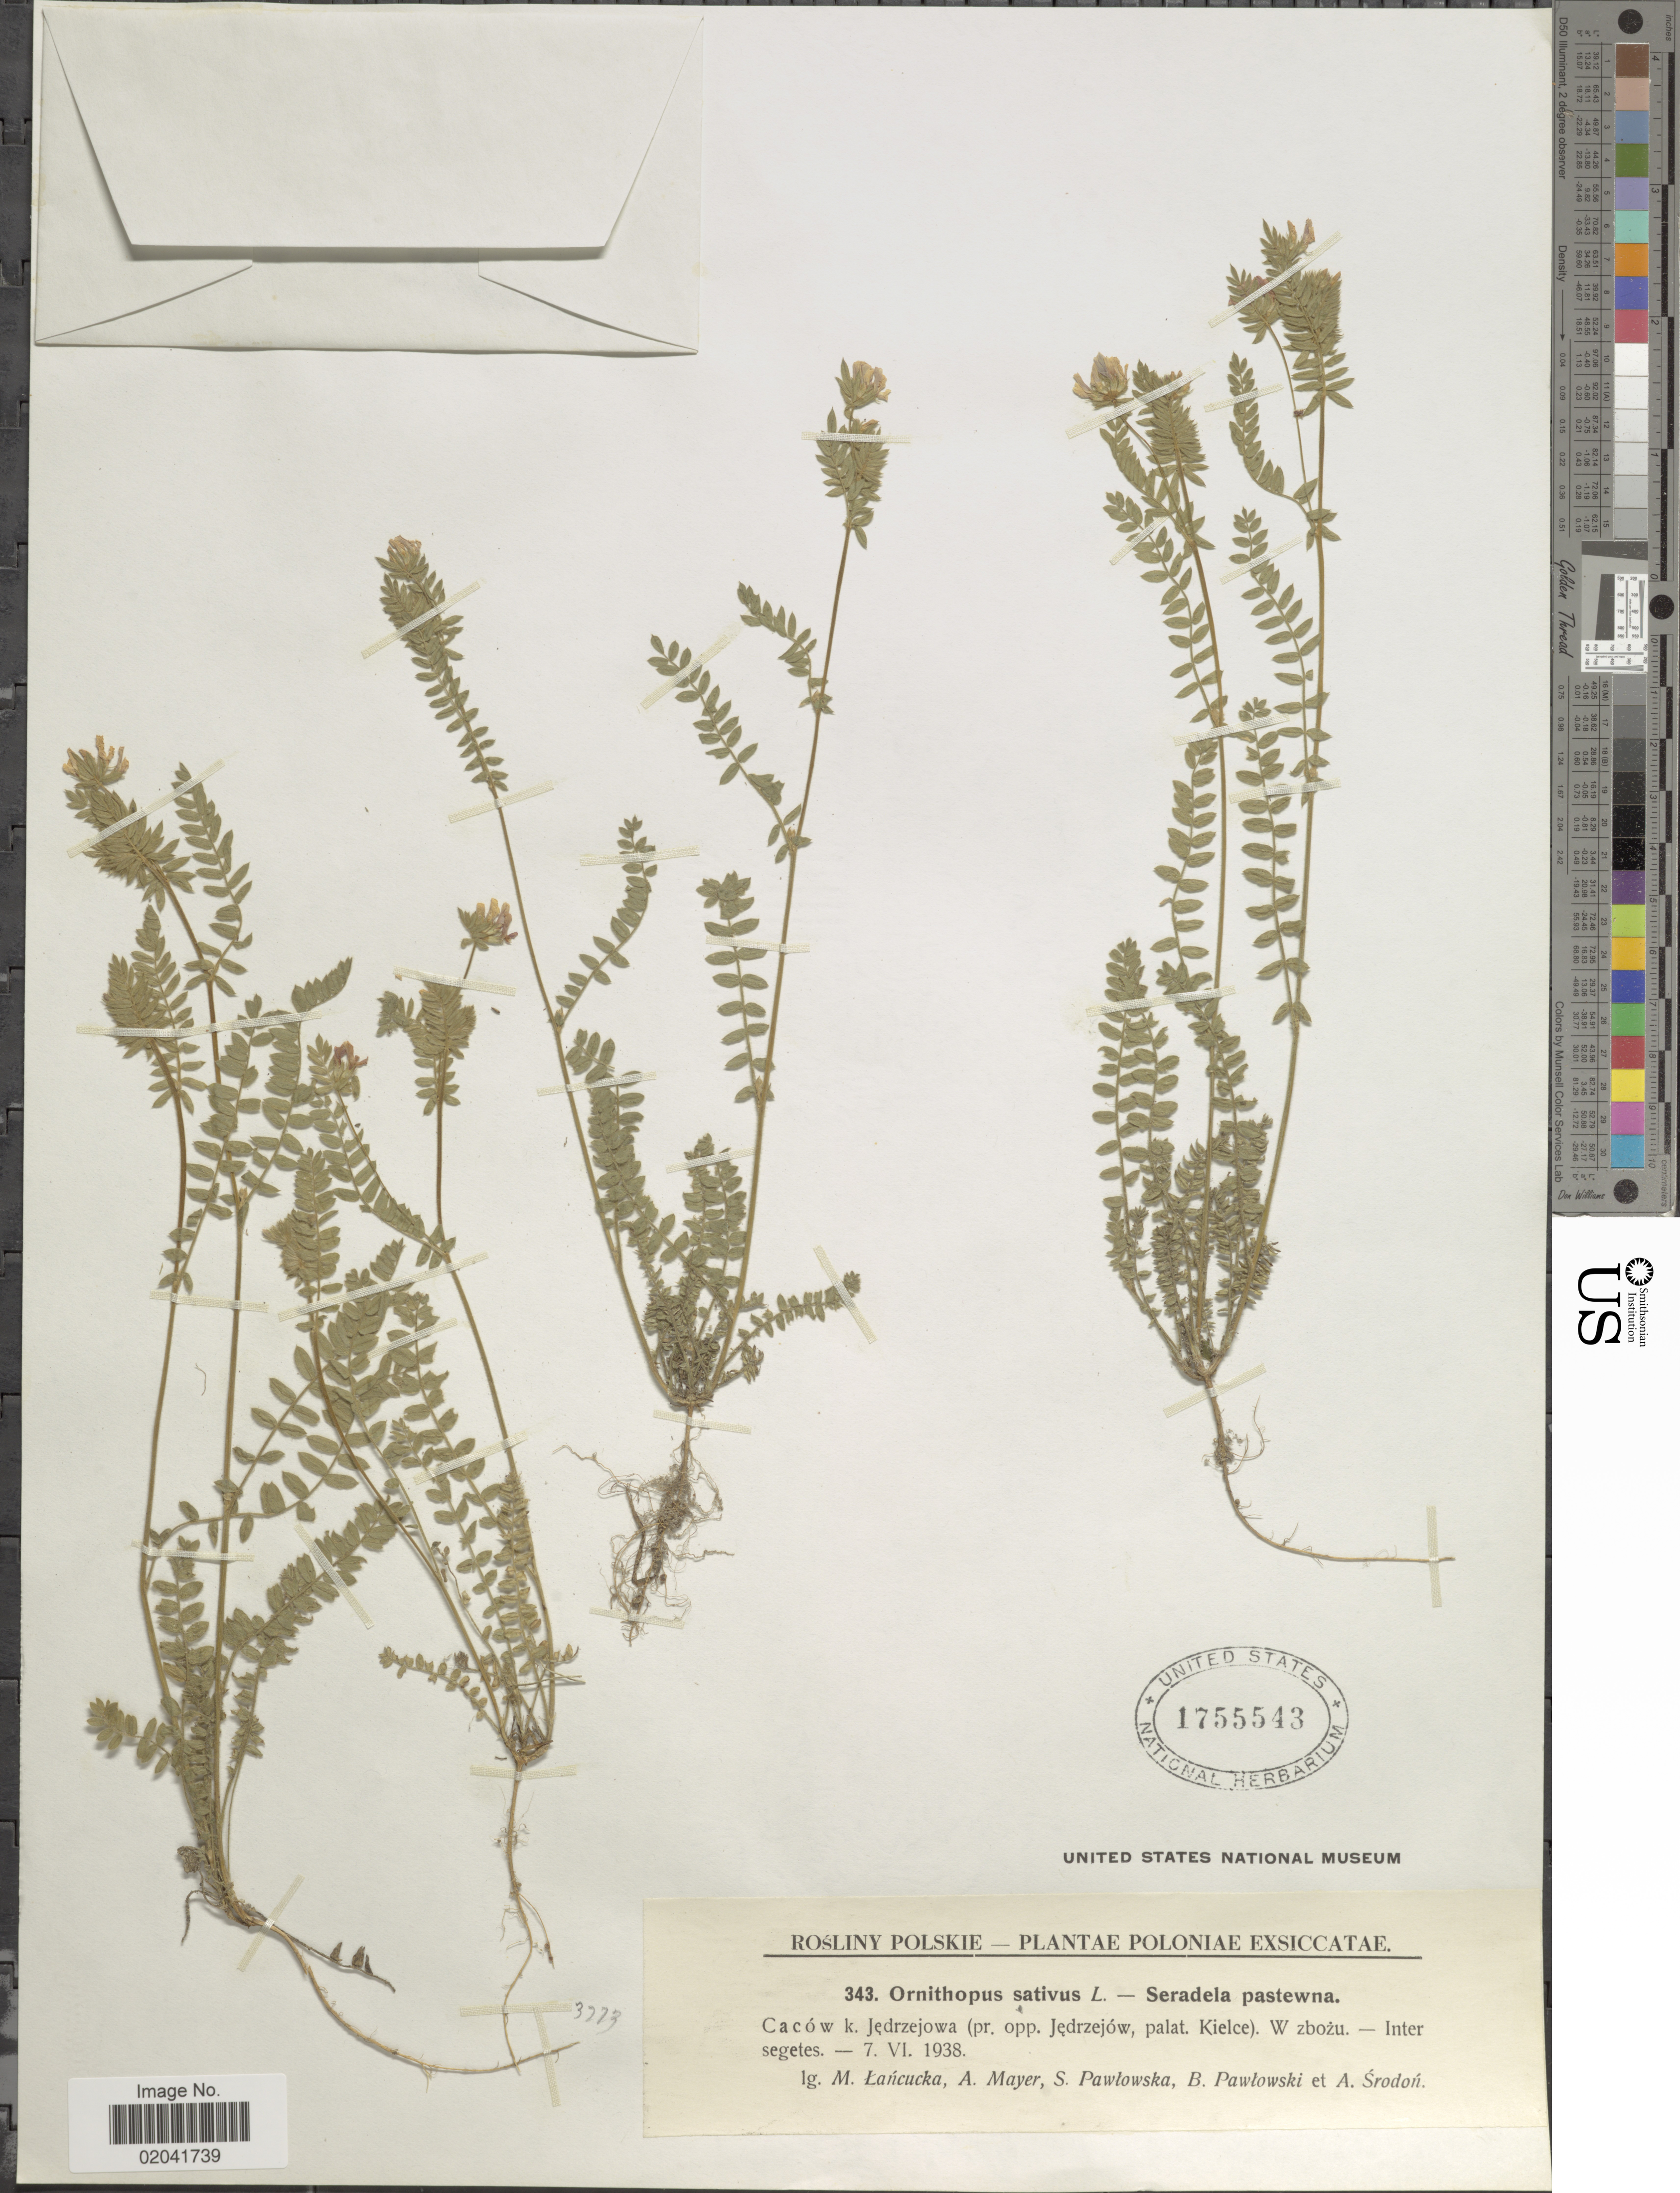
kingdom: Plantae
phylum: Tracheophyta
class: Magnoliopsida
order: Fabales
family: Fabaceae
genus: Ornithopus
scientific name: Ornithopus sativus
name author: Brot.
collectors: M. Lancucka, A. Mayer, S. Pawlowska, B. Pawlowski & A. Srodon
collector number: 343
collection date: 1938-06-07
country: Poland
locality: Caców k. Jedrzejowa (pr. opp. Jedrzejów, palat Kielce) W. zbozu - Inter segetes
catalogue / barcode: US 1755543